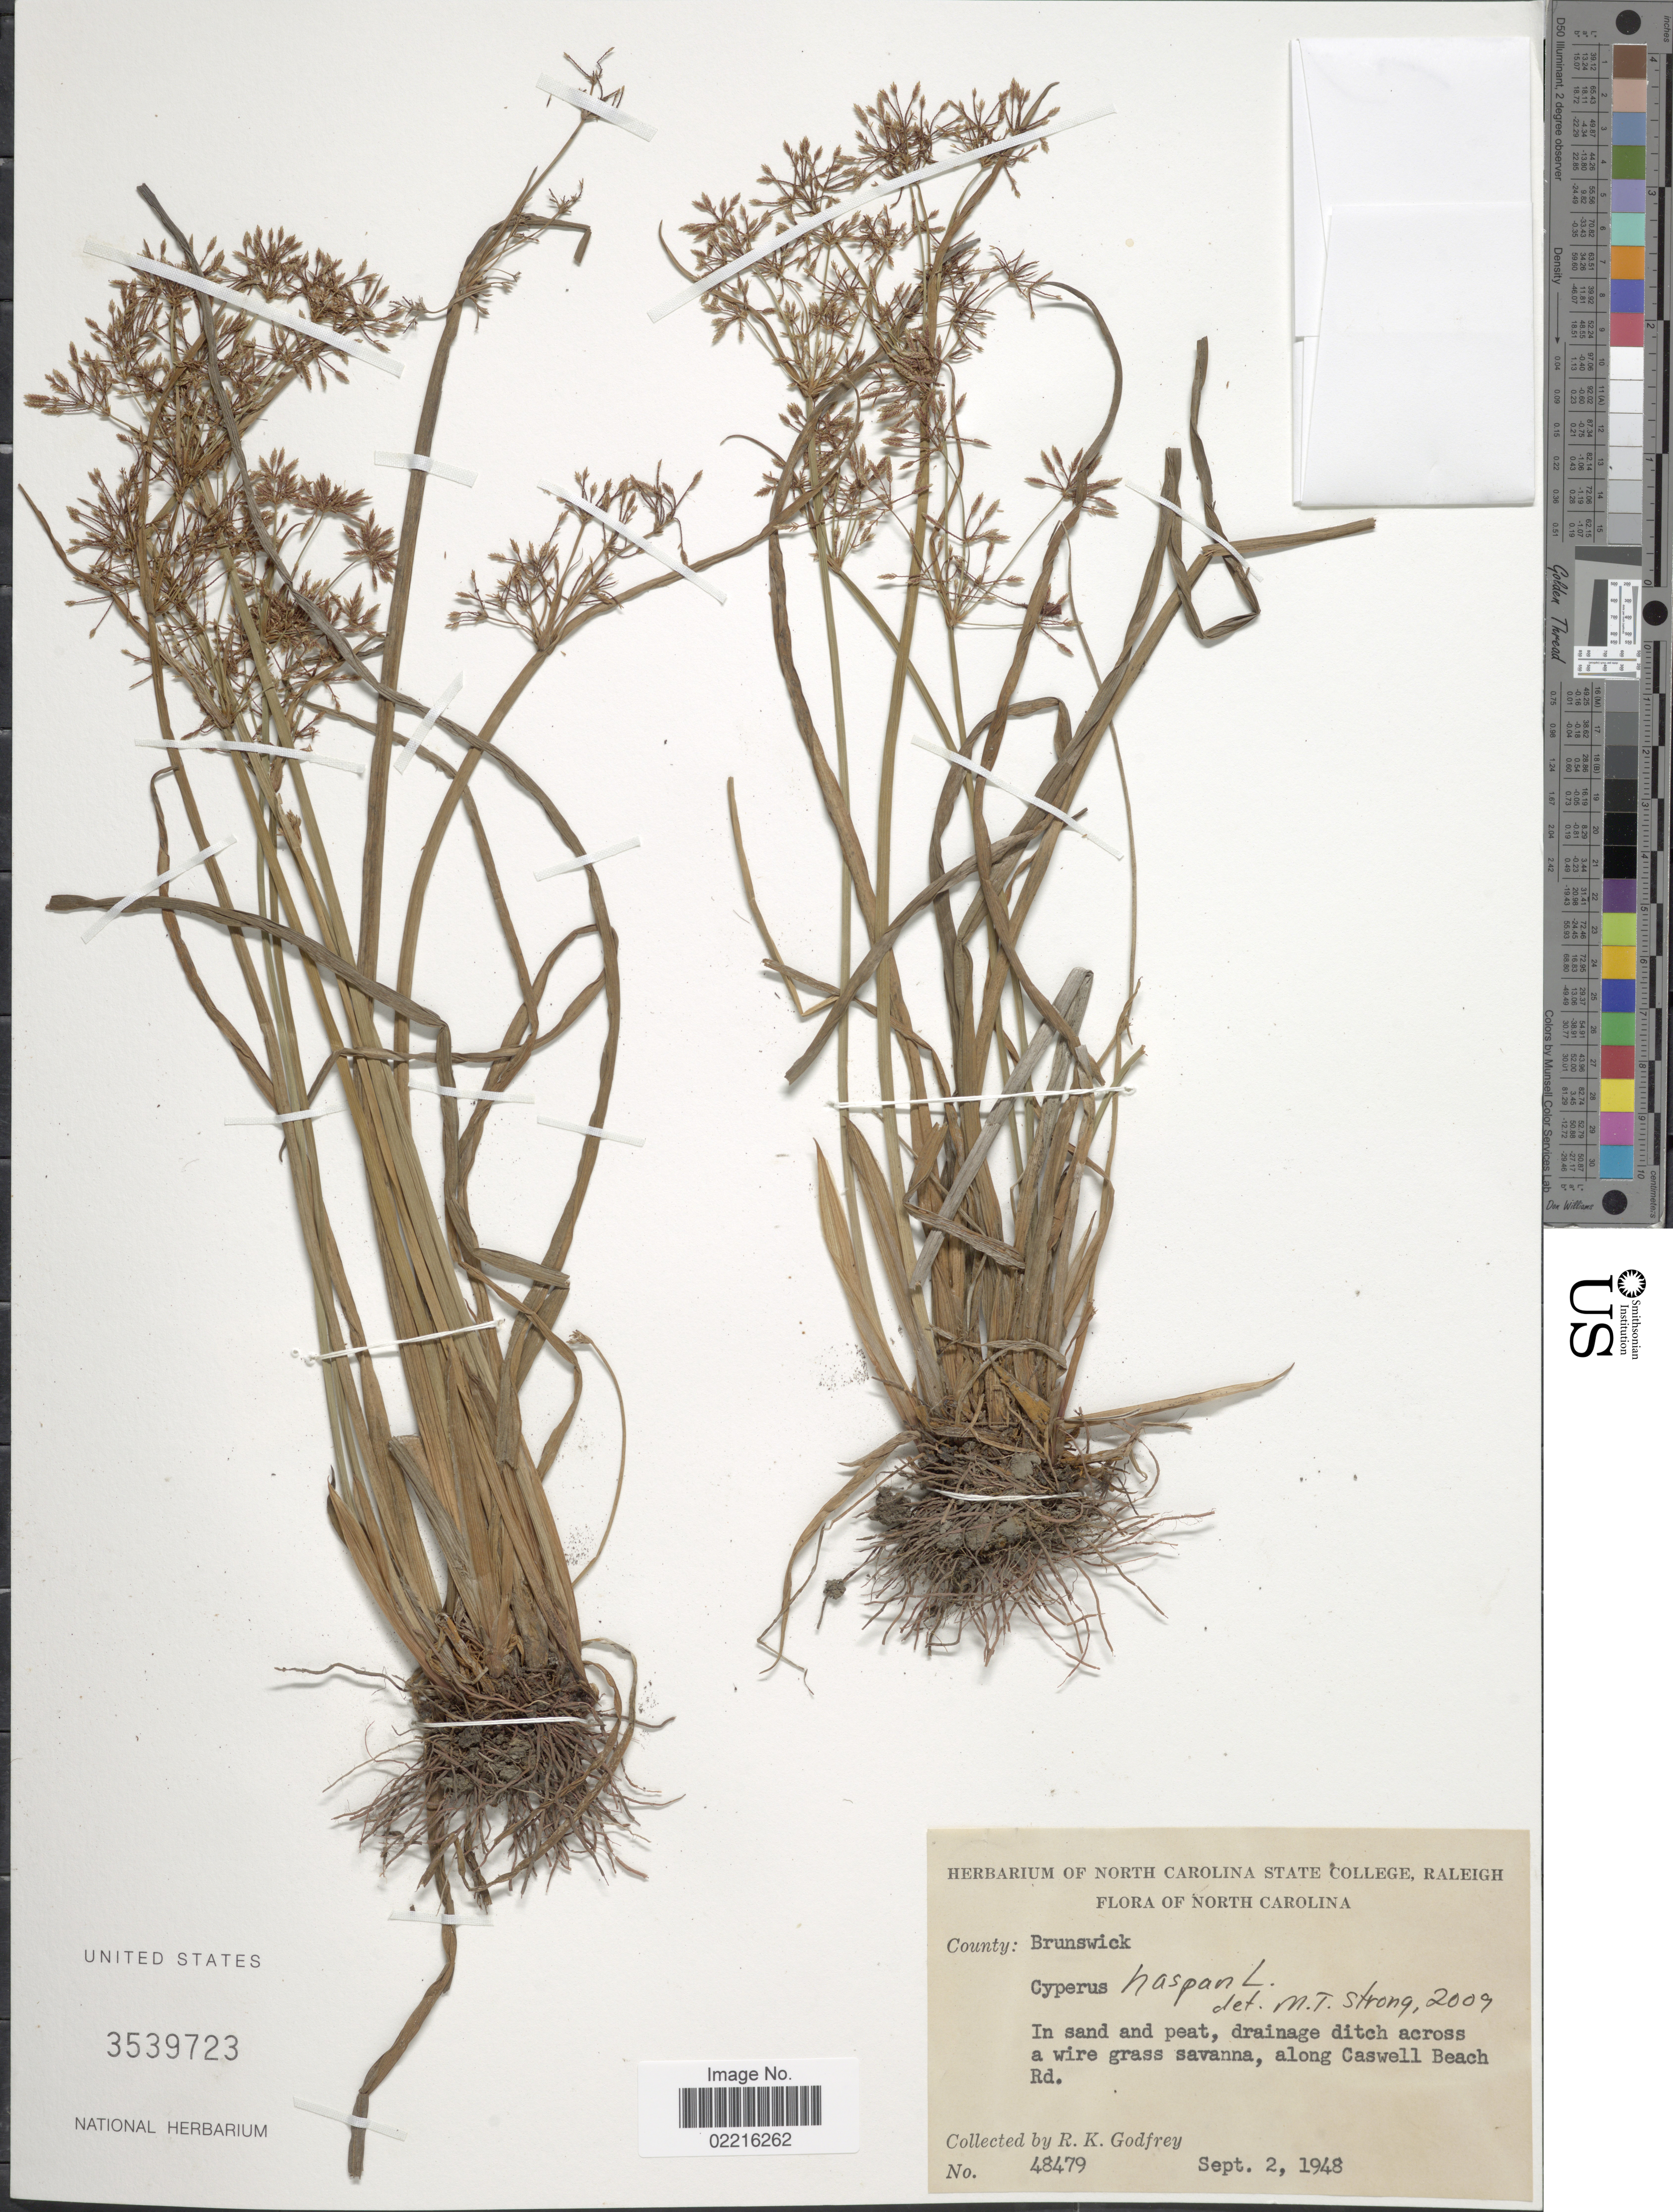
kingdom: Plantae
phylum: Tracheophyta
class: Liliopsida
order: Poales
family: Cyperaceae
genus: Cyperus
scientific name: Cyperus haspan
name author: L.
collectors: R. K. Godfrey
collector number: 48479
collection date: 1948-09-02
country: United States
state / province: North Carolina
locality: County Brunswick, along Caswell Beach Rd.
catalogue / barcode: US 3539723